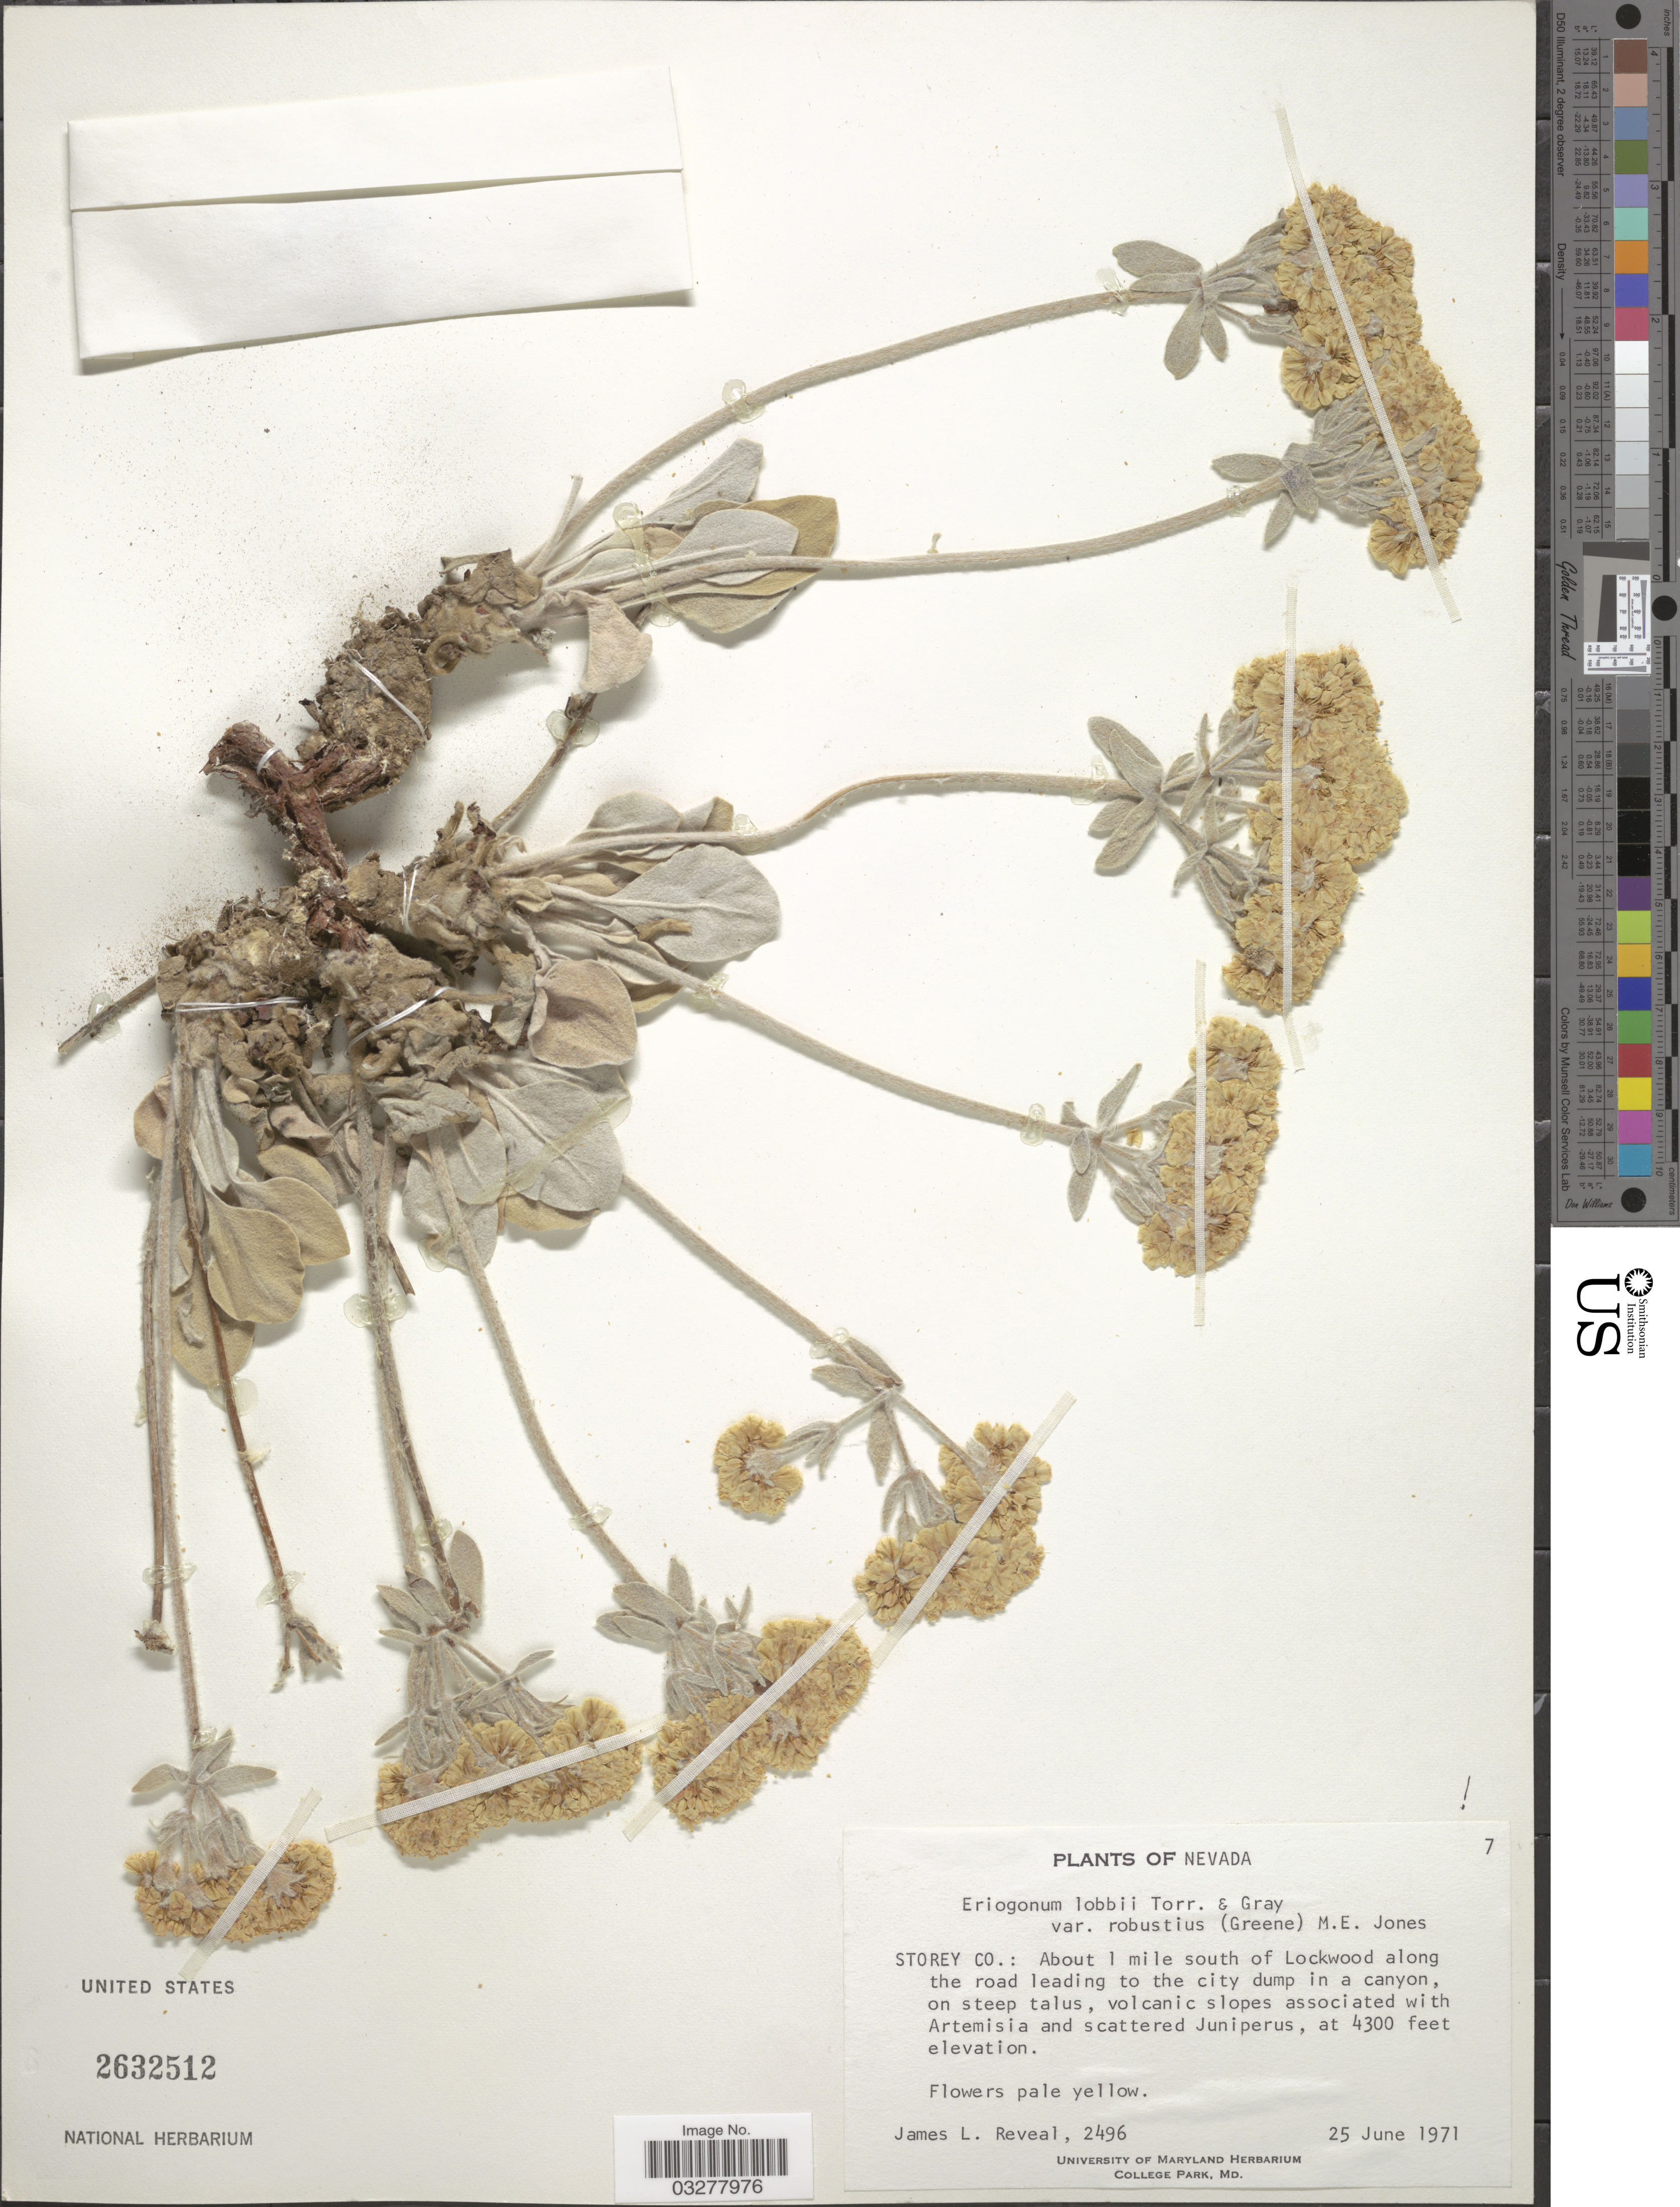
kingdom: Plantae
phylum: Tracheophyta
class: Magnoliopsida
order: Caryophyllales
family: Polygonaceae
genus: Eriogonum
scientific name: Eriogonum lobbii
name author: Torr. & A. Gray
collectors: J. L. Reveal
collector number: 2496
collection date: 1971-06-25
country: United States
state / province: Nevada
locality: Storey Co.: About 1 mile south of Lockwood along the road leading to the city dump in a canyon.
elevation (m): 1311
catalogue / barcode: US 2632512